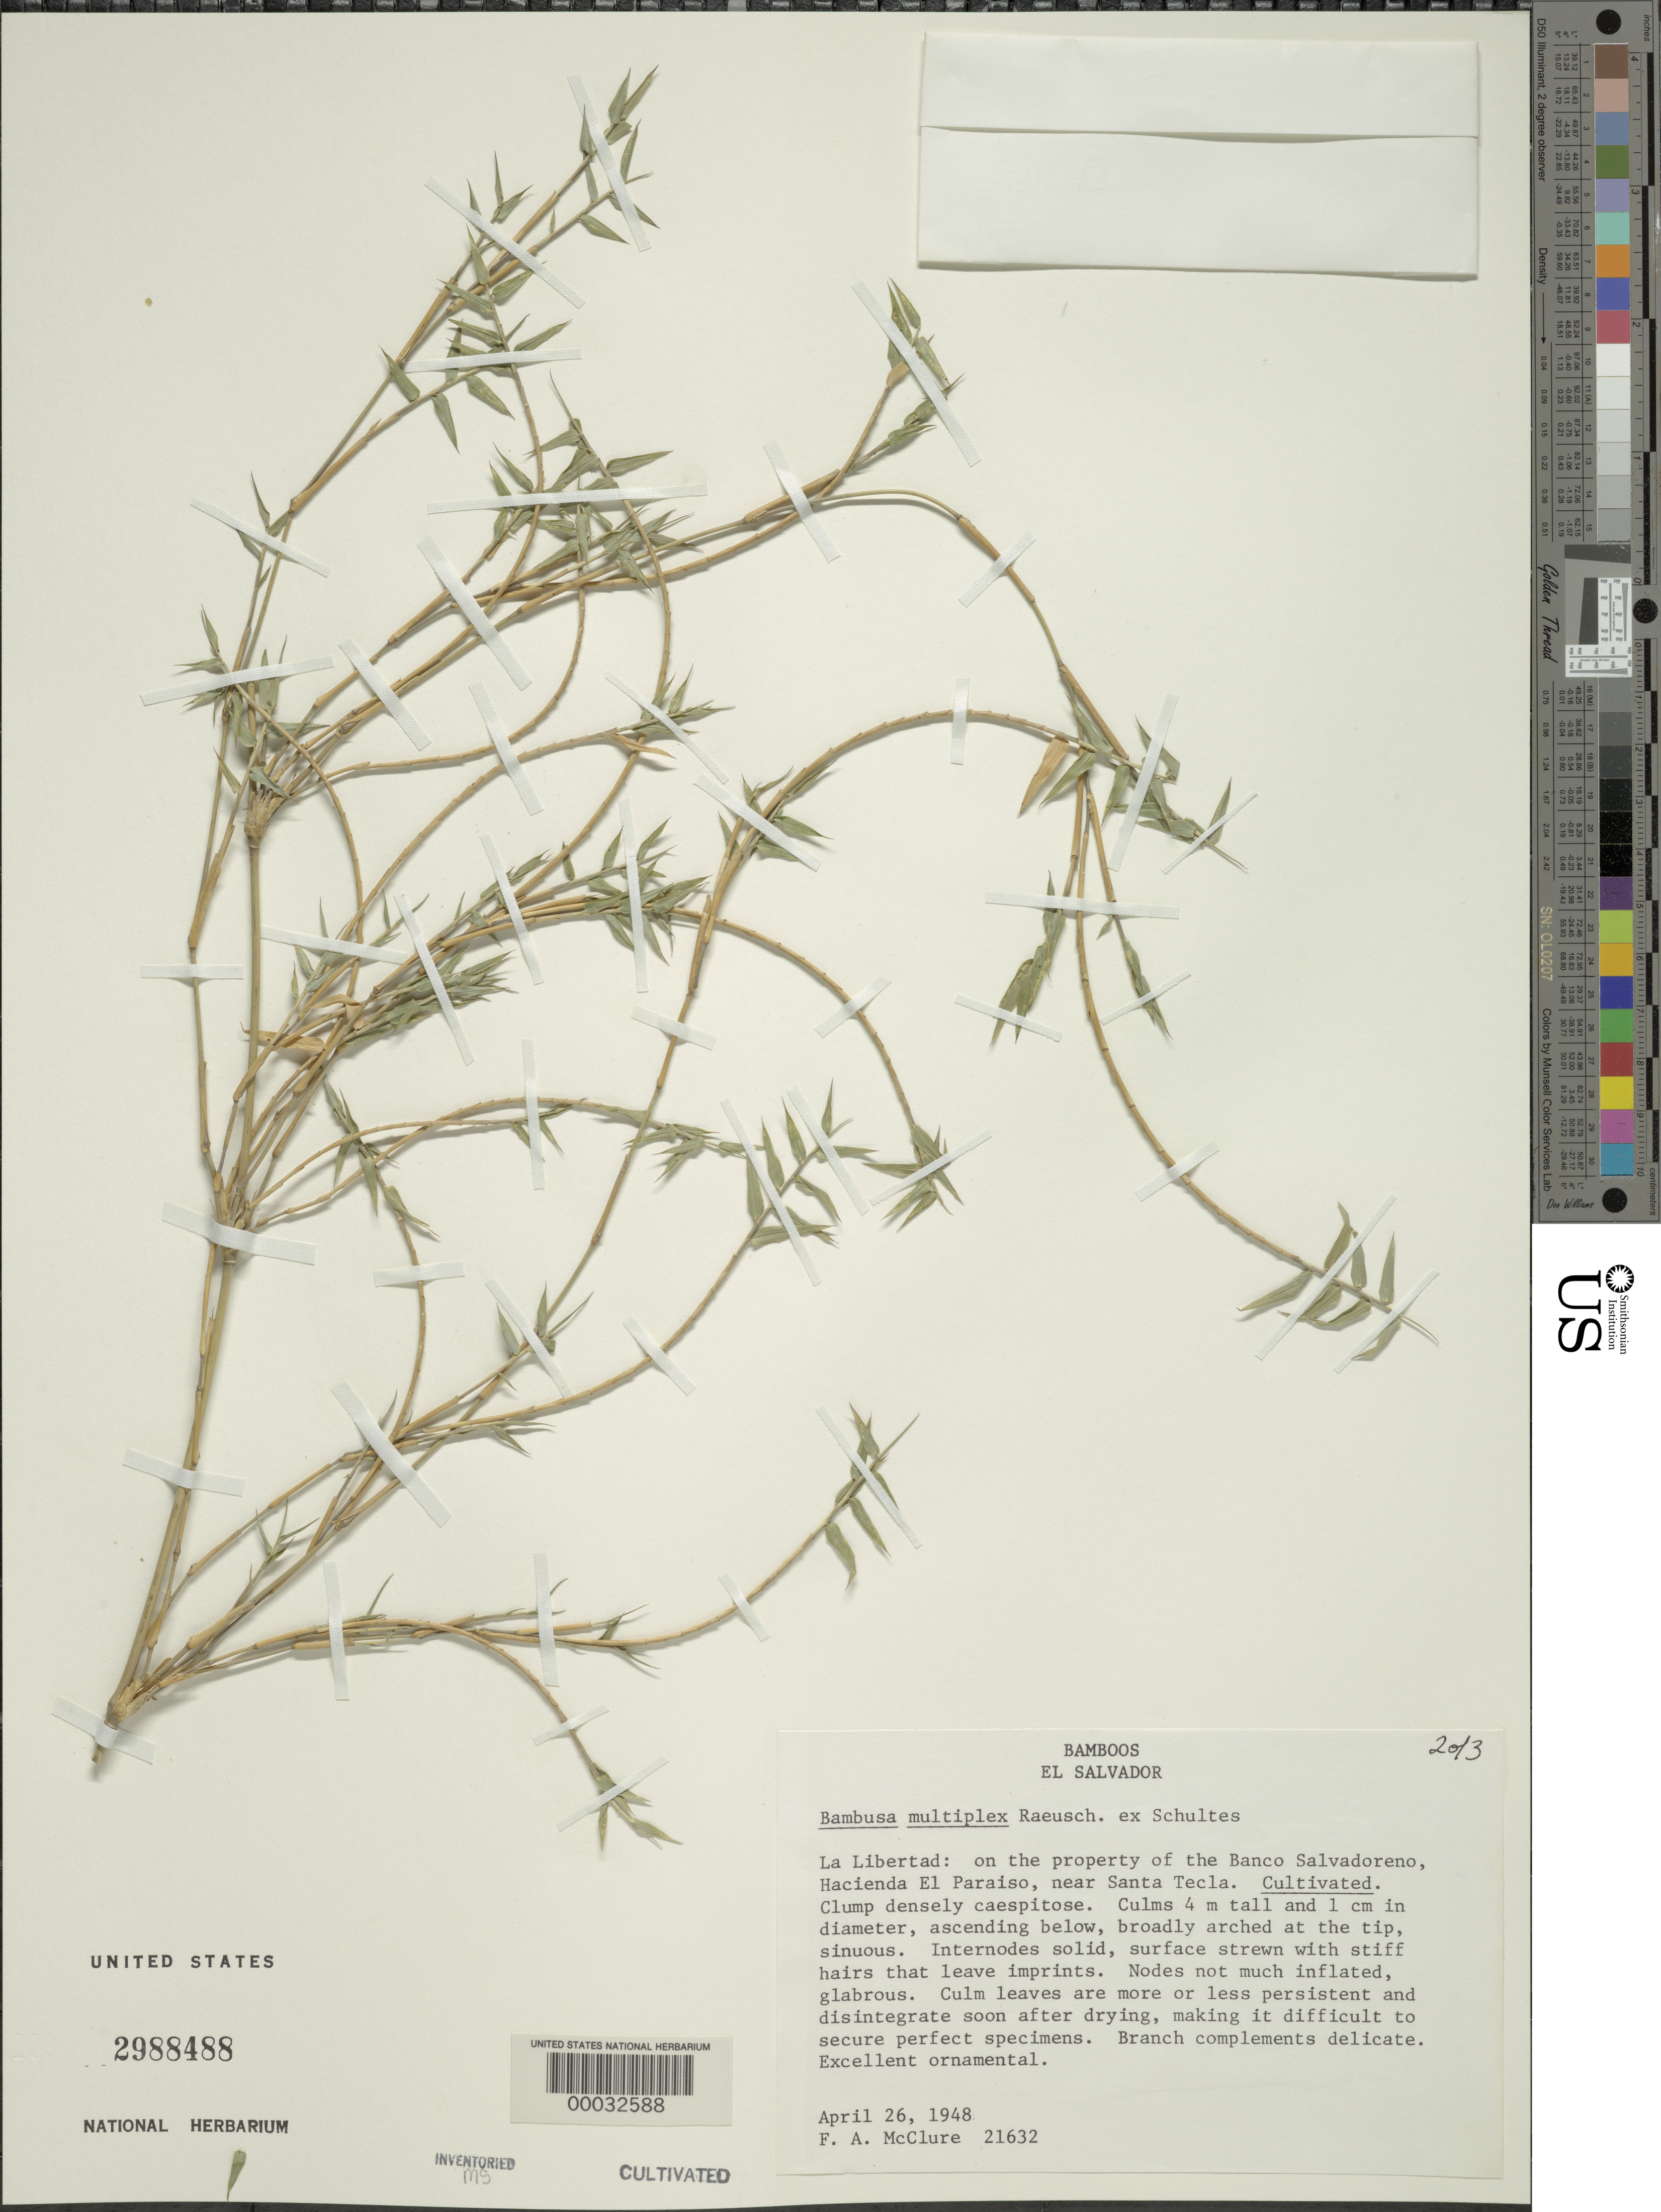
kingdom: Plantae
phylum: Tracheophyta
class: Liliopsida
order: Poales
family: Poaceae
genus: Bambusa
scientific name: Bambusa multiplex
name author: (Lour.) Raeusch. ex Schult. & Schult. f.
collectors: F. A. McClure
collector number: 21632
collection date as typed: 26 Apr 1948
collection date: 1948-04-26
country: El Salvador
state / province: La Libertad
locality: Banco salvadoreno, hacienda el paraiso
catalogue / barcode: US 2988488